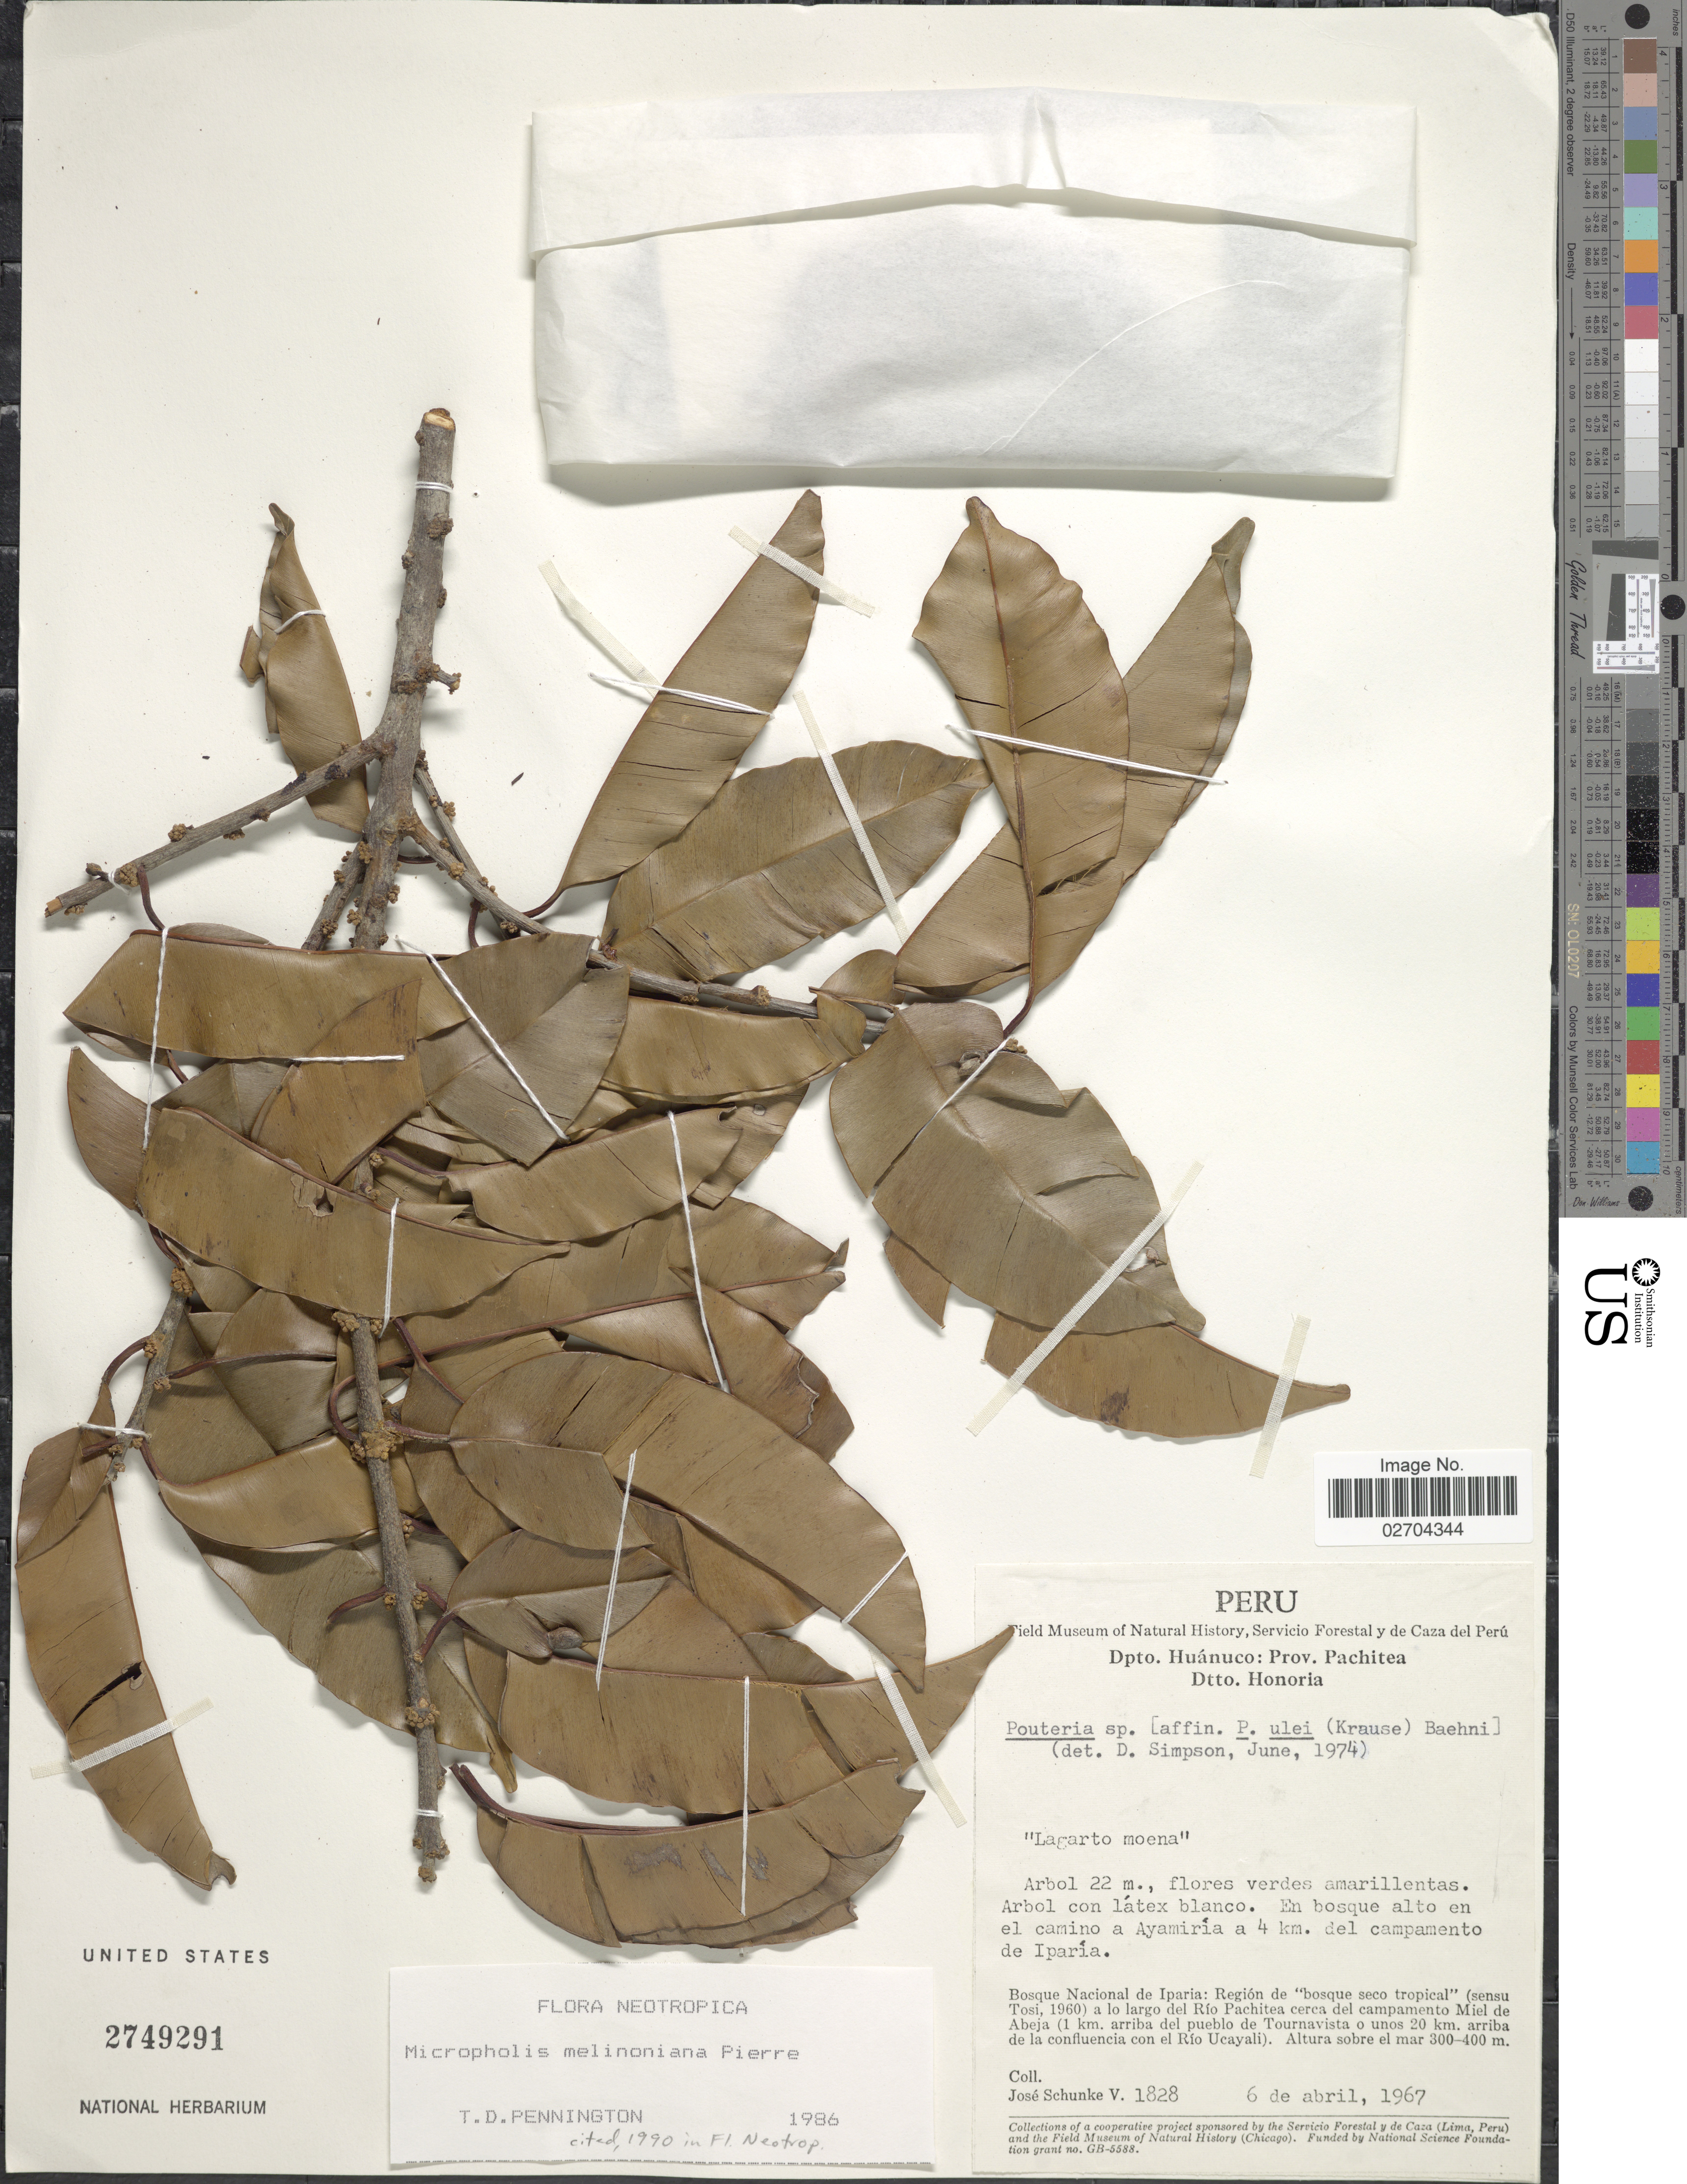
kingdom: Plantae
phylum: Tracheophyta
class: Magnoliopsida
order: Ericales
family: Sapotaceae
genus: Micropholis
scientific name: Micropholis melinoniana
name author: Pierre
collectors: J. Schunke Vigo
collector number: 1828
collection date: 1967-04-06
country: Peru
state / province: Huánuco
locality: Dpto. Huánuco: Prov. Pachitea, Dtto. Honoria. En bosque alto en el camino a Ayamiría a 4 km del campamento de Iparía. Bosque Nacional de Iparia: Región de 'bosque seco tropical' (sensu Tosi, 1960) a lo largo del Río Pachitea cerca del campamento Miel de Abeja (1 km arriba del pueblo de Tournavista o unos 20 km arriba de la confluencia con el Río Ucayali)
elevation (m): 300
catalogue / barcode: US 2749291